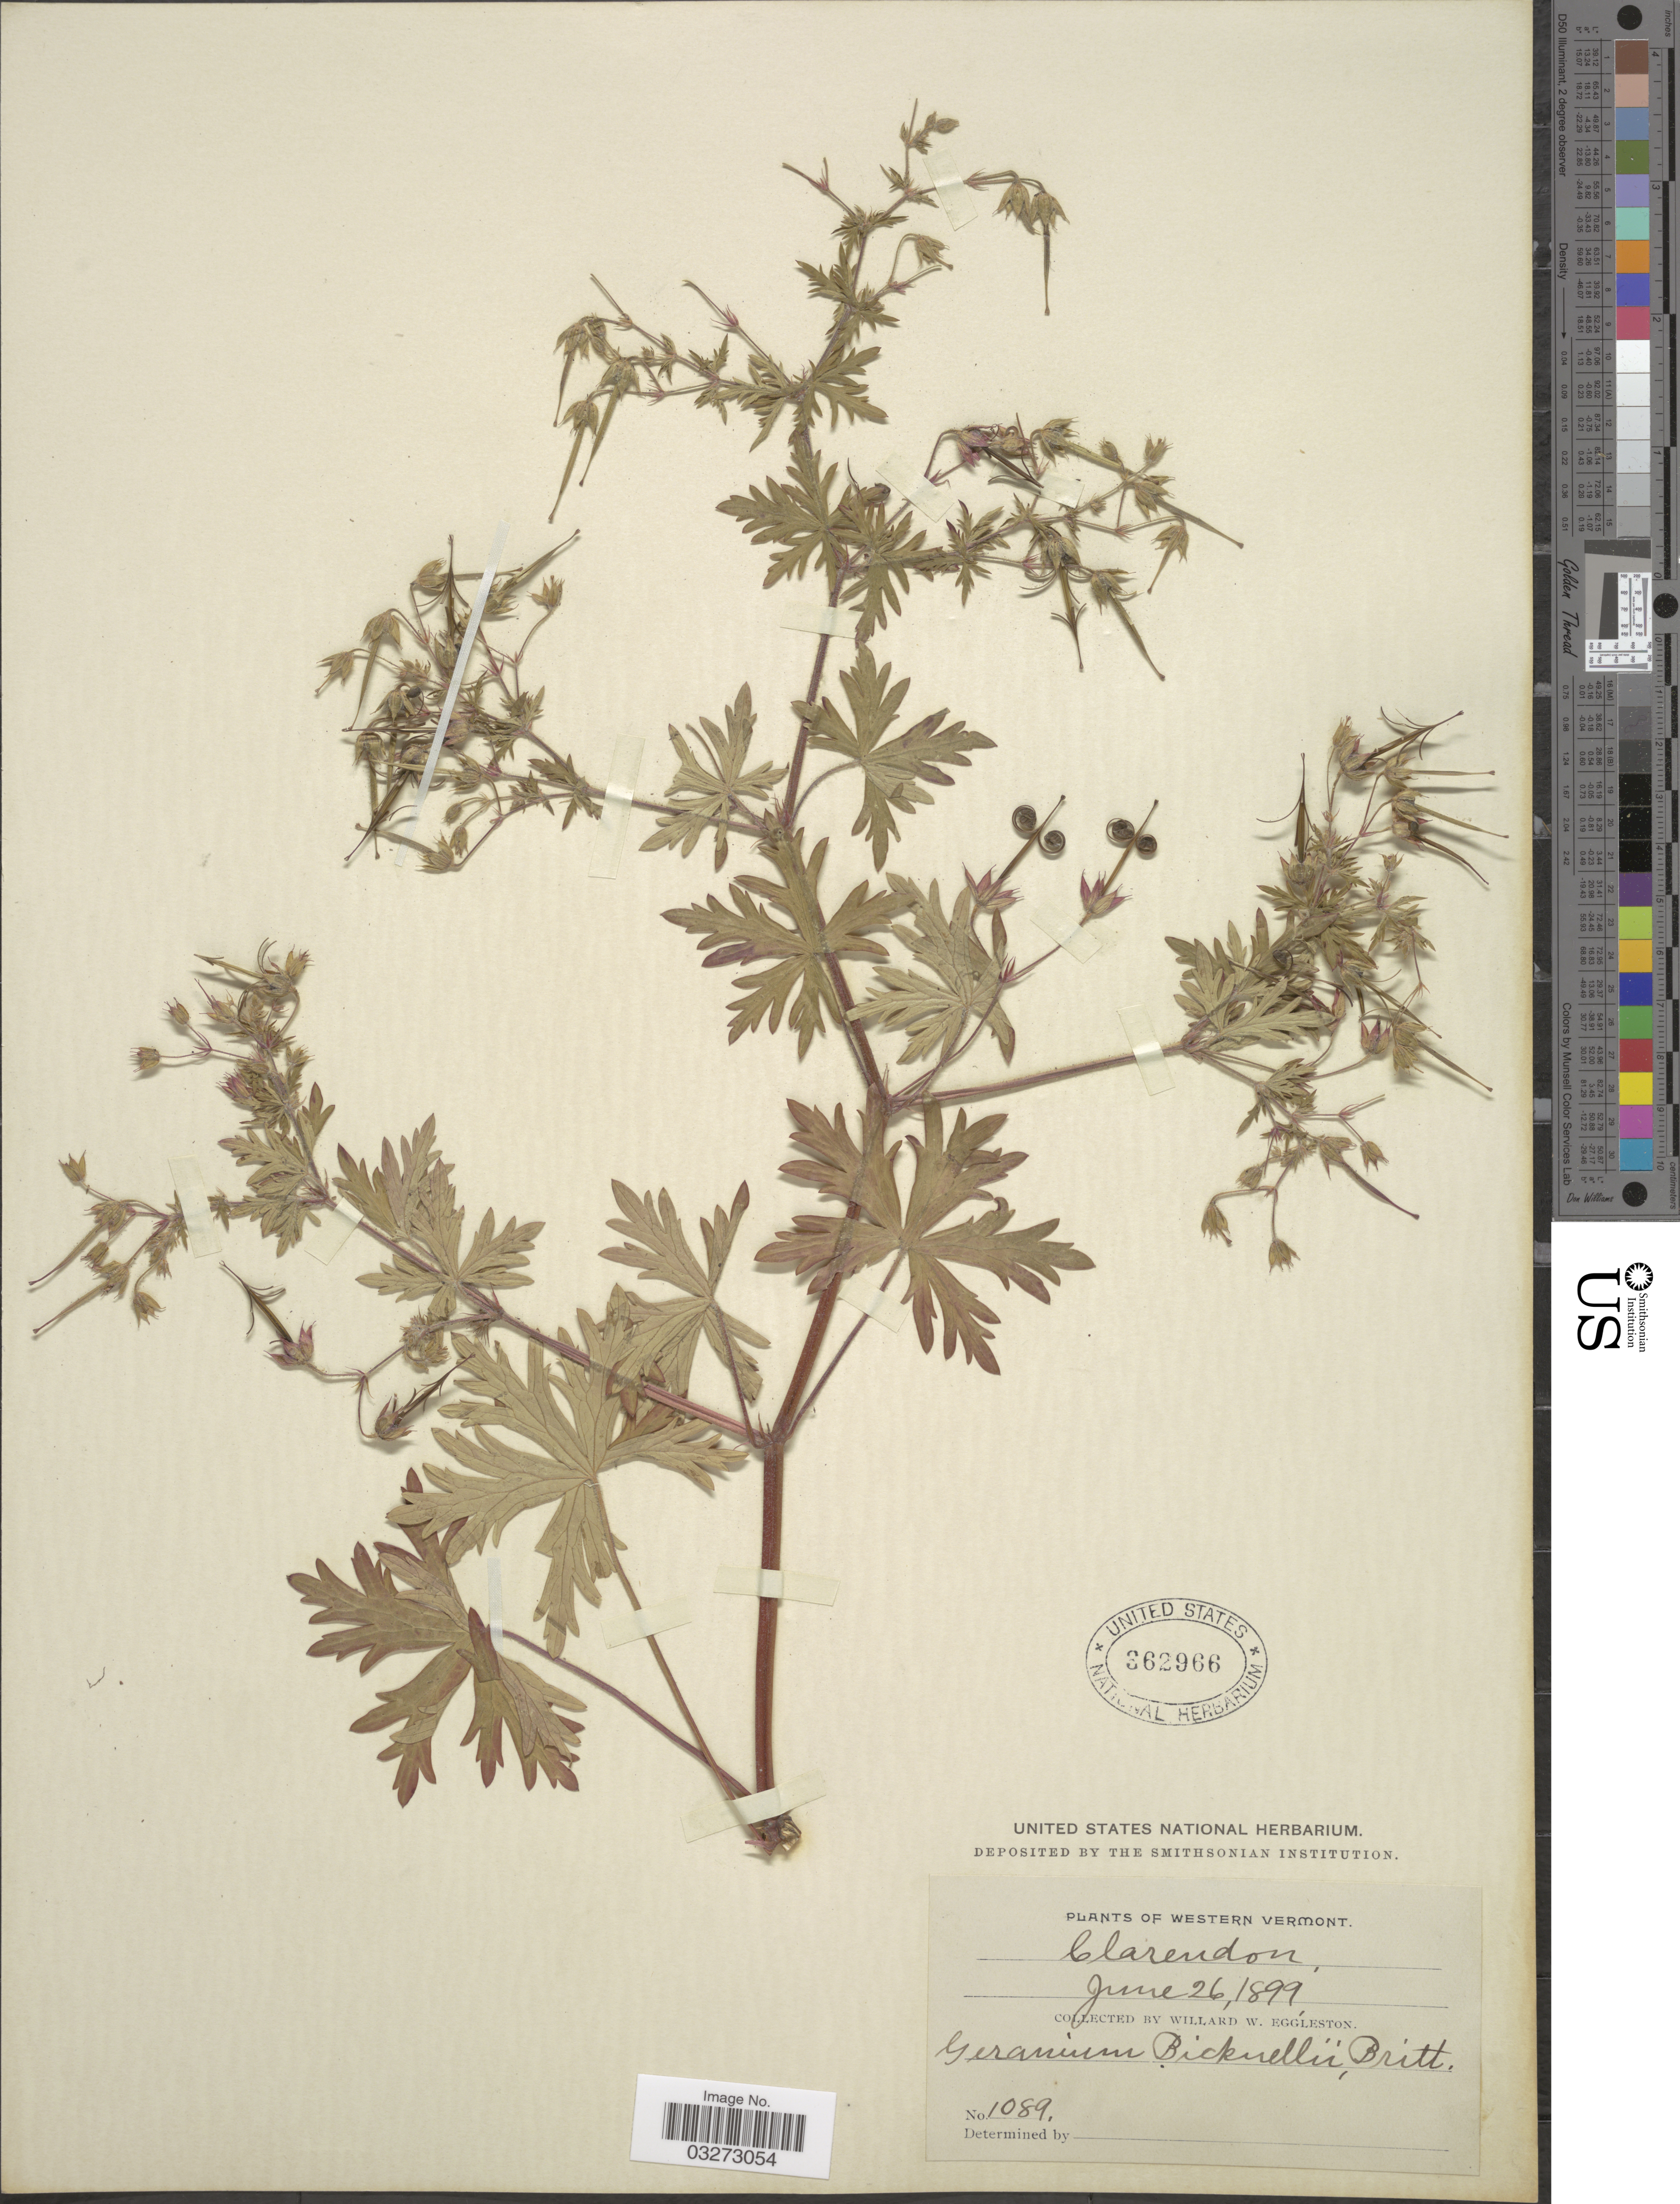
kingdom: Plantae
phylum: Tracheophyta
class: Magnoliopsida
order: Geraniales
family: Geraniaceae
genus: Geranium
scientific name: Geranium bicknellii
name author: Britton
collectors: W. W. Eggleston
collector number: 1089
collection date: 1899-06-26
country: United States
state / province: Vermont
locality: Western Vermont. Clarendon.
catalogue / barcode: US 362966